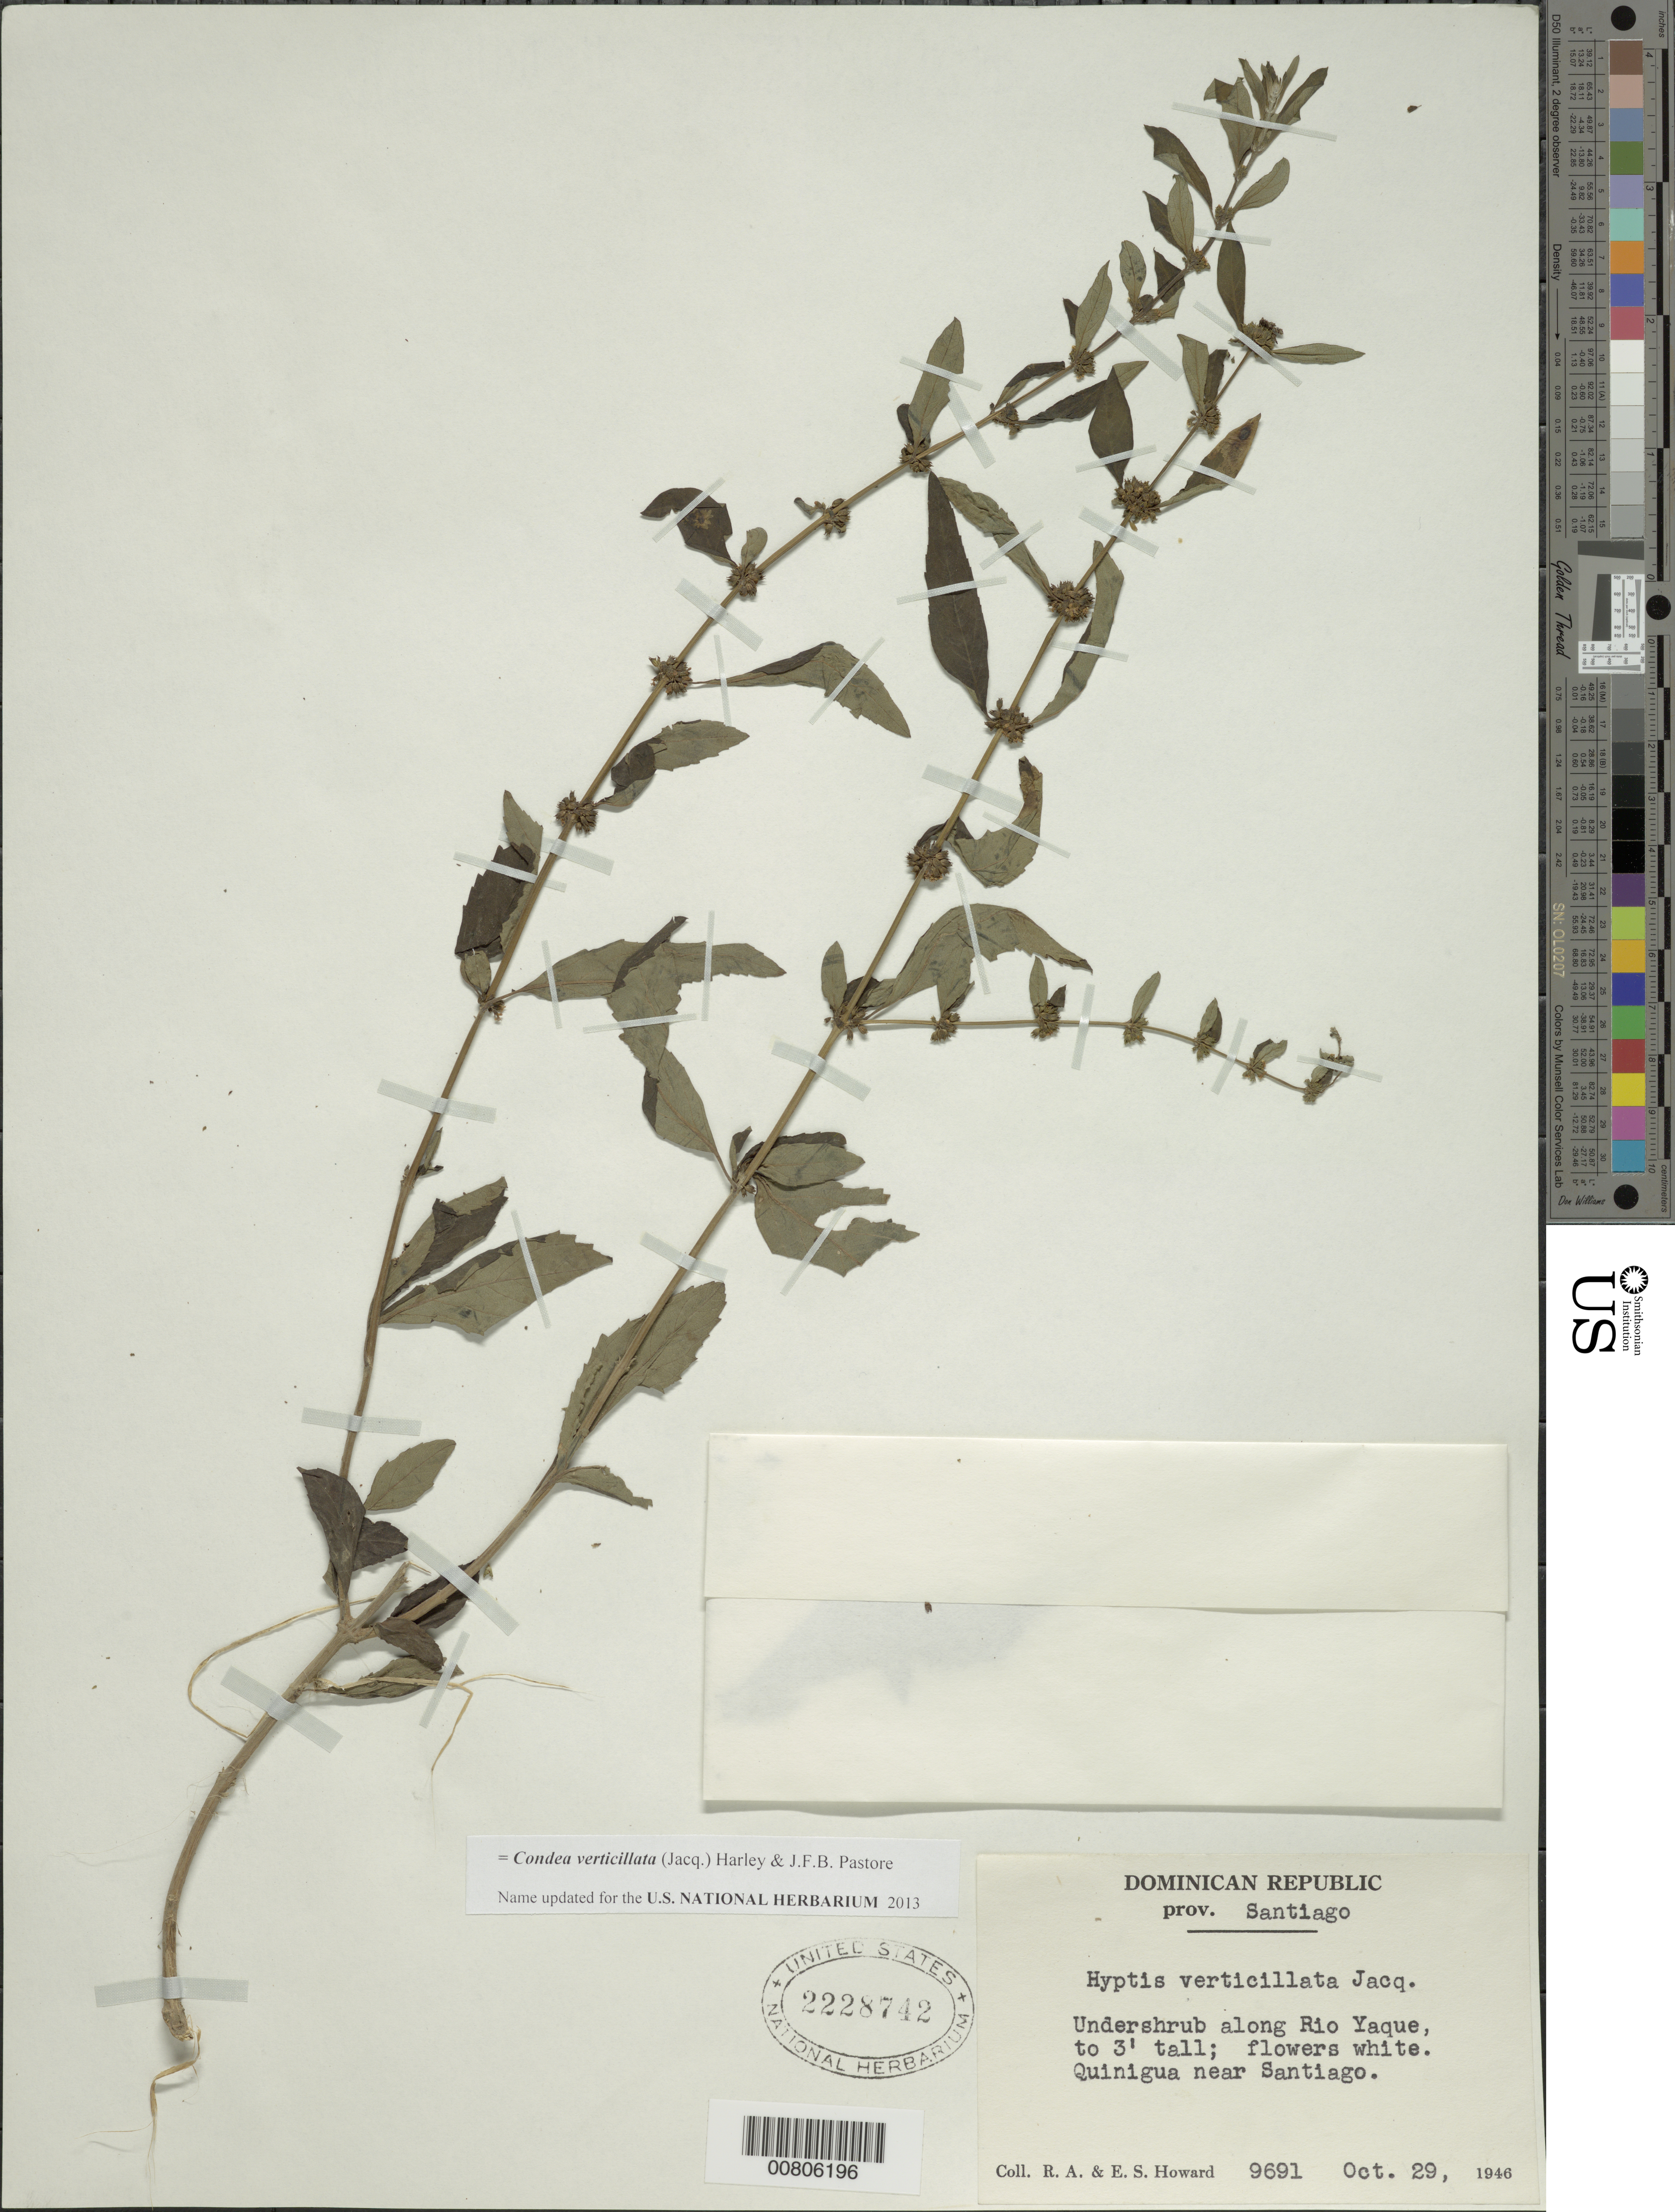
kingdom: Plantae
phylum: Tracheophyta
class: Magnoliopsida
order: Lamiales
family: Lamiaceae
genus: Condea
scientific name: Condea verticillata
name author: (Jacq.) Harley & J.F.B. Pastore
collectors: R. A. Howard & E. S. Howard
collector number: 9691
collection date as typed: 29 Oct 1946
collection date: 1946-10-29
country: Dominican Republic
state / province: Santiago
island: Hispaniola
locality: Along Rio Yaque, Quinigua near Santiago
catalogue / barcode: US 2228742